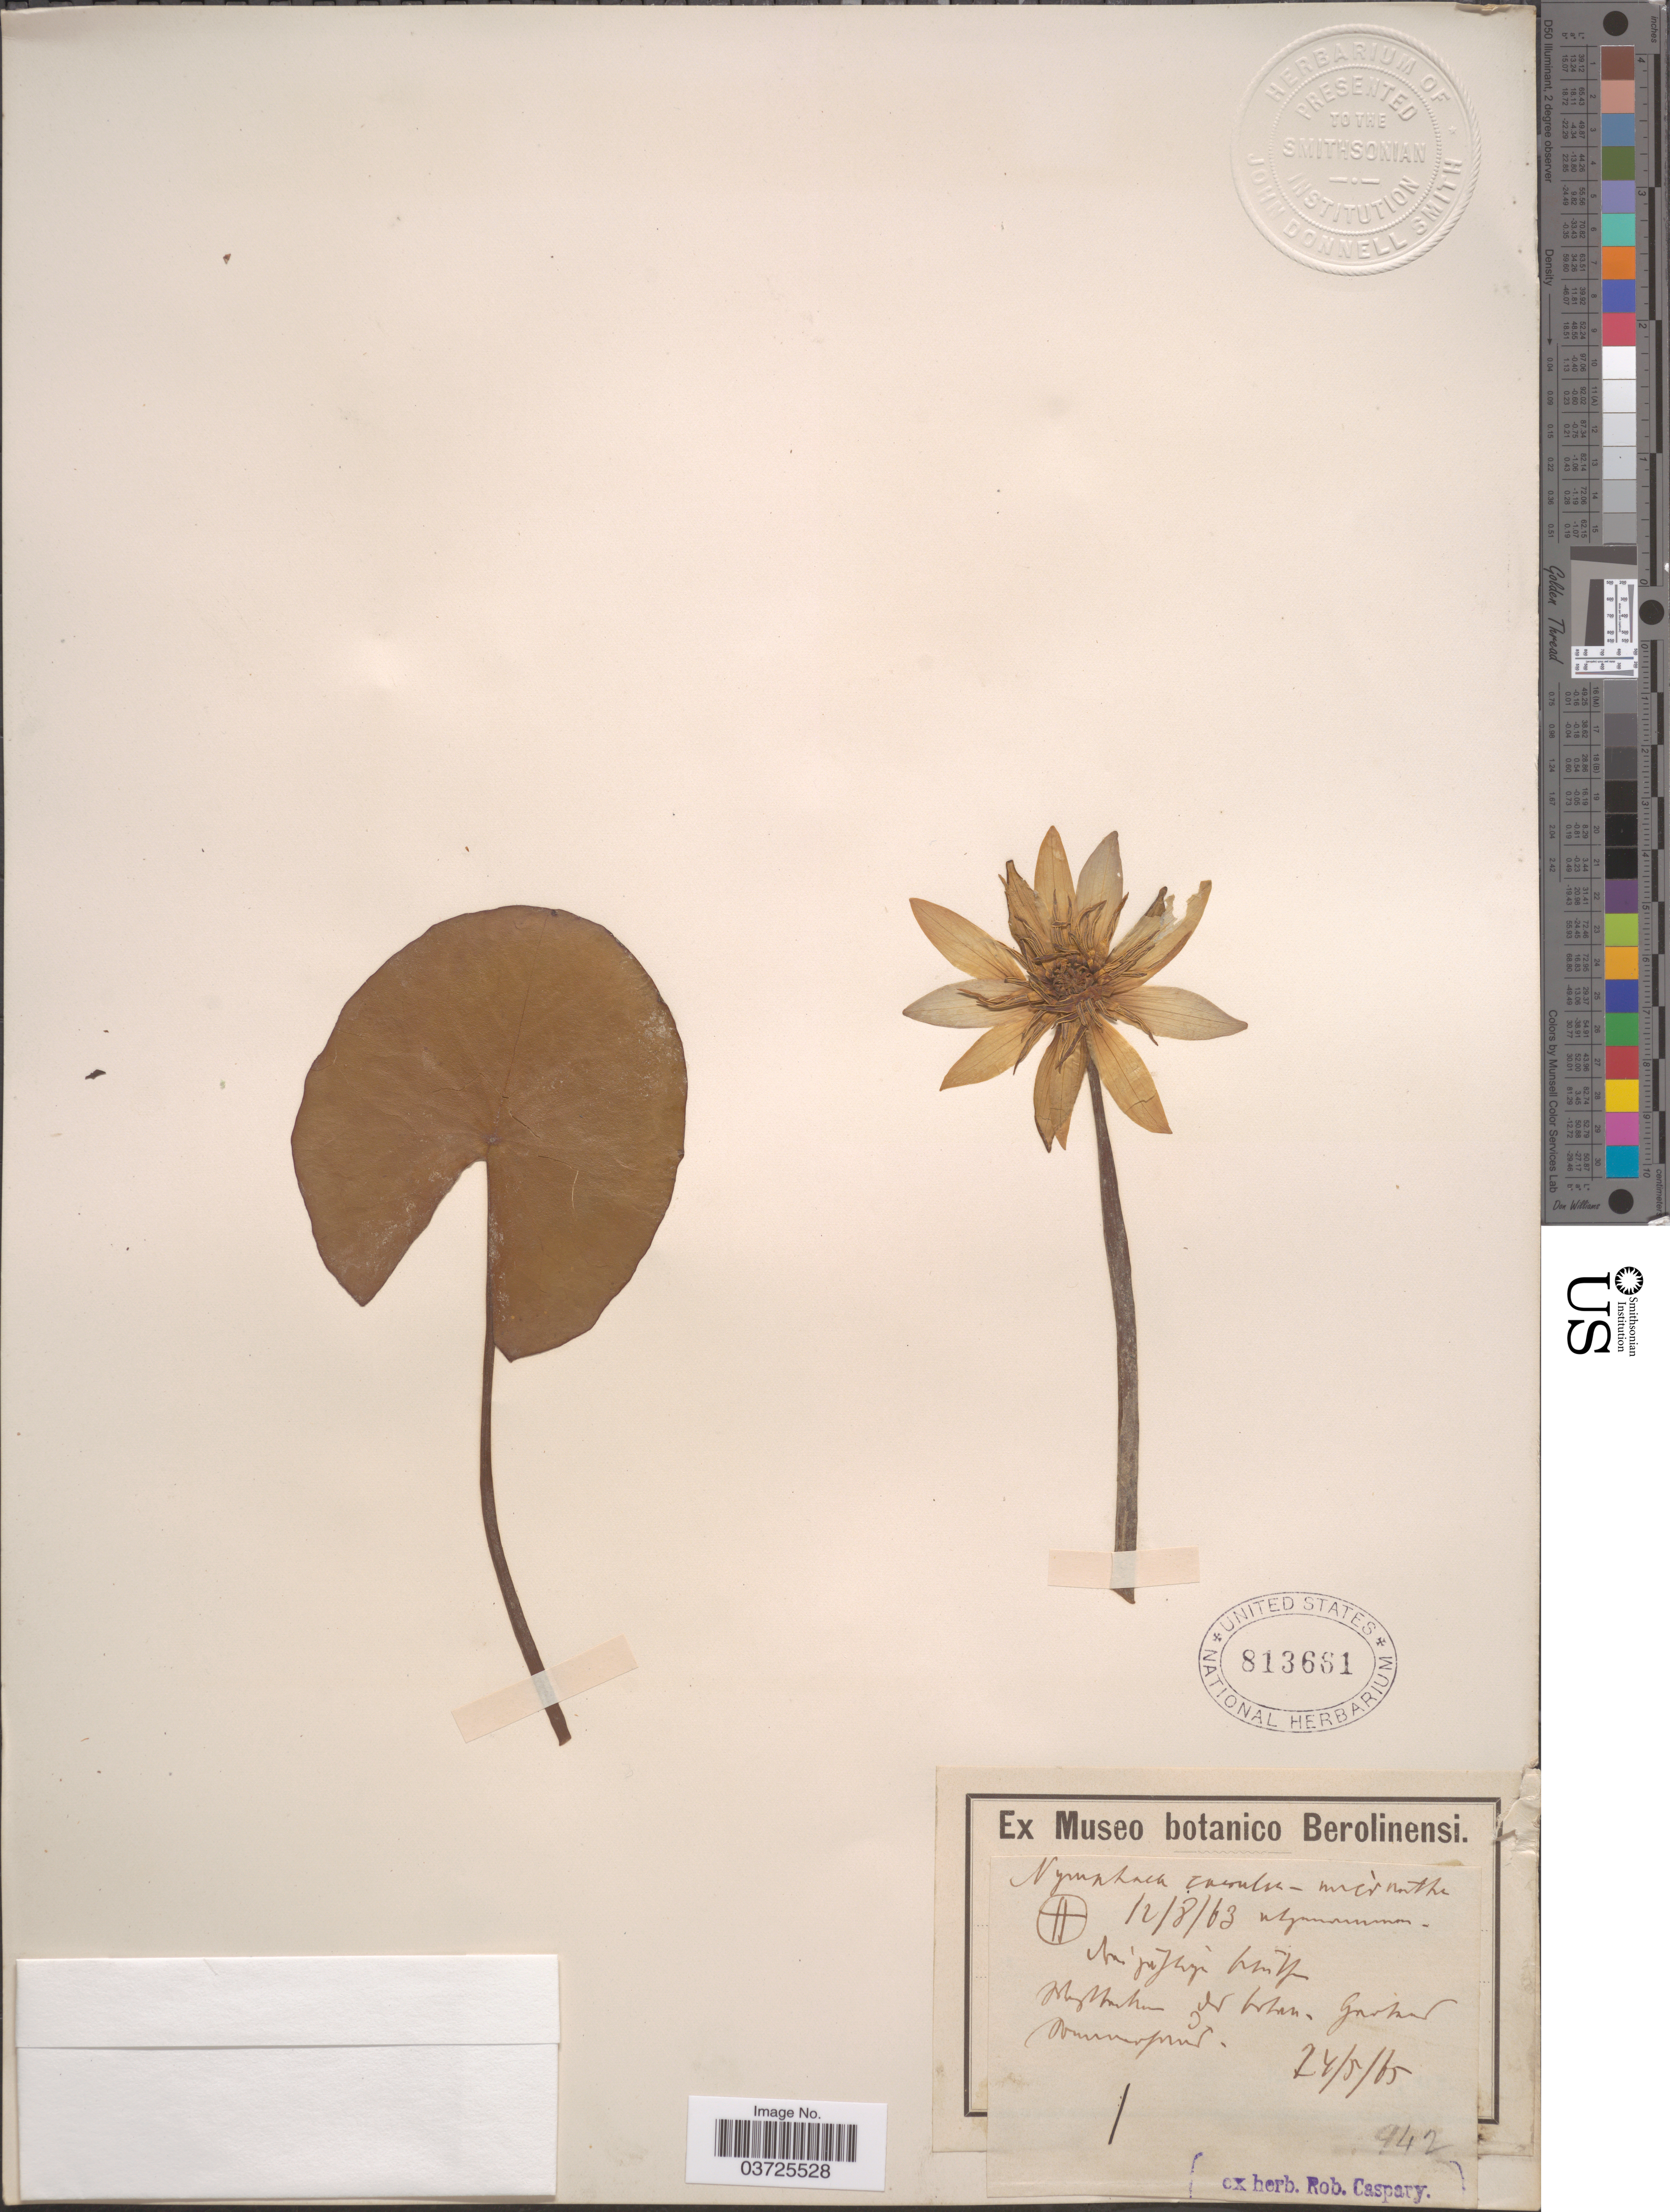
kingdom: Plantae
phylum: Tracheophyta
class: Magnoliopsida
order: Nymphaeales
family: Nymphaeaceae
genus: Nymphaea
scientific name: Nymphaea stellata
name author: Willd.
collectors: ex herb. Rob. Caspary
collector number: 942?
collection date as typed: Transcribed d/m/y: 24/5/65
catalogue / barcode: US 813661